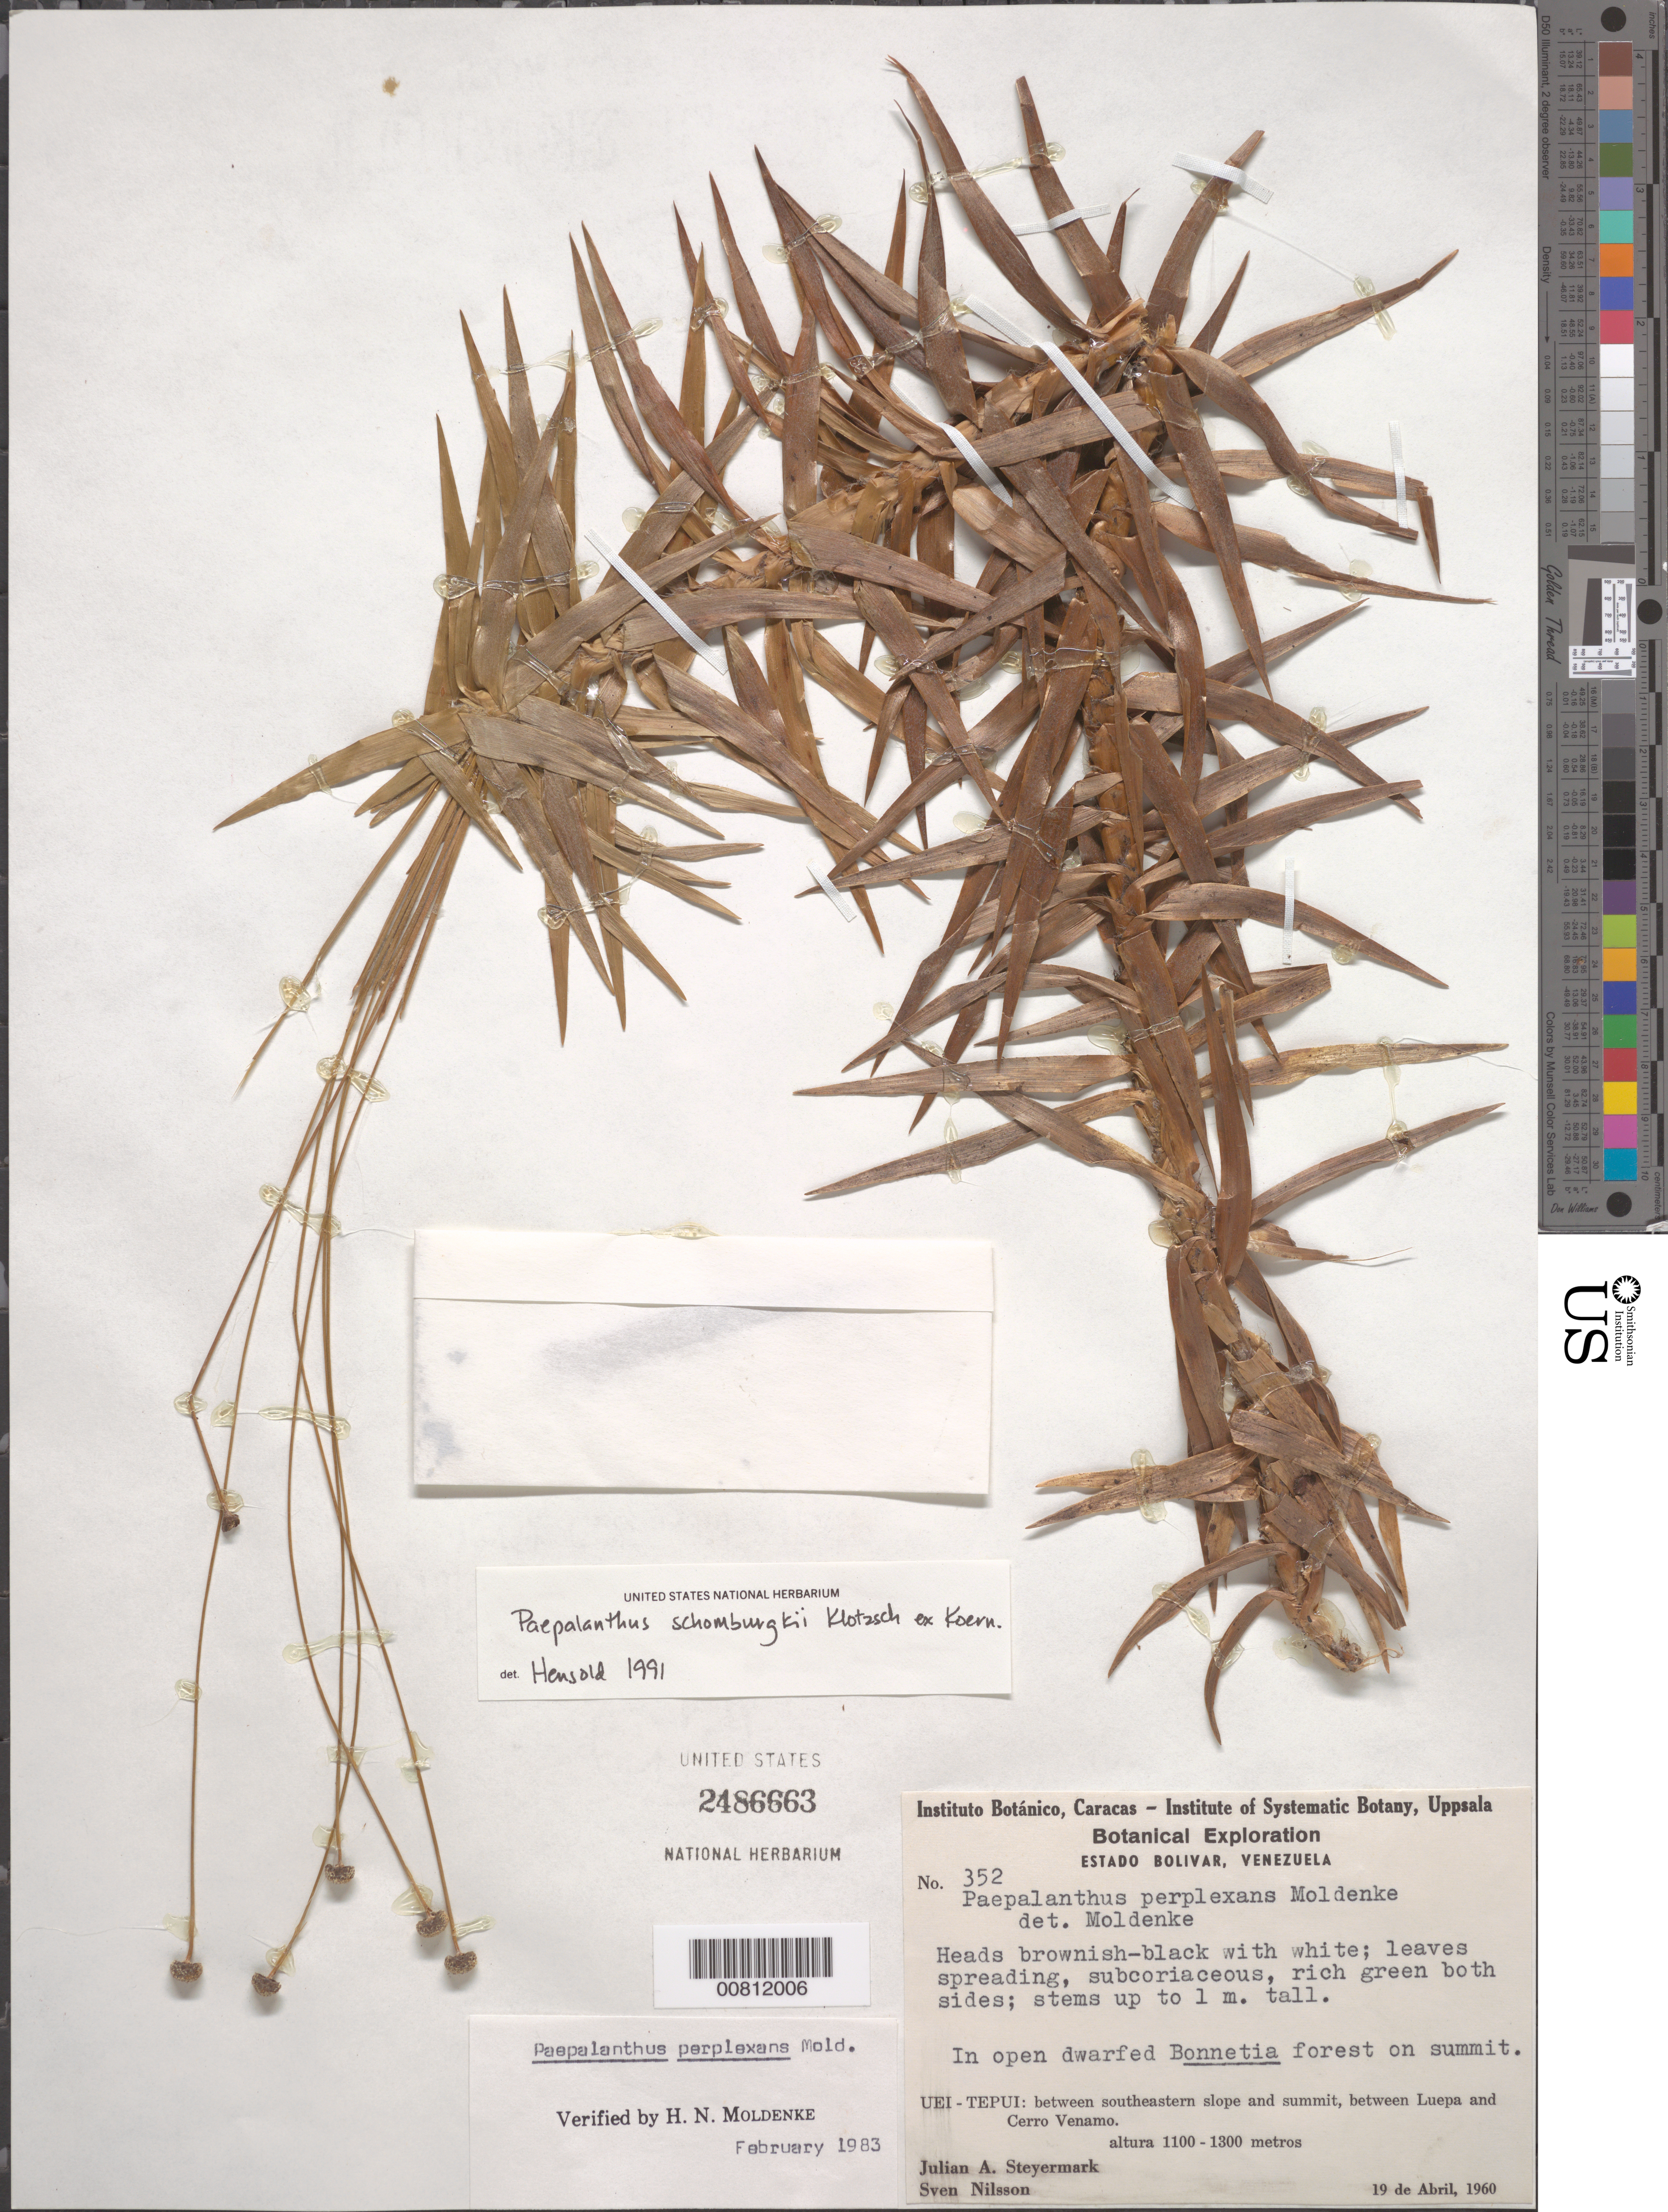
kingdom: Plantae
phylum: Tracheophyta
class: Liliopsida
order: Poales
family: Eriocaulaceae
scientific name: Monosperma schomburgkii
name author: (Klotzsch ex Körn.) Andrino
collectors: J. Steyermark & S. Nilsson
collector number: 60 352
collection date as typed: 19-Apr-60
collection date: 1960-04-19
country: Venezuela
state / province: Bolívar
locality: Uei-tepuí, between Luepa and Cerro Venamo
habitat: Open dwarf forest, between southeastern slope and summit; In Bonnetia forest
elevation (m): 1100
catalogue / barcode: US 2486663